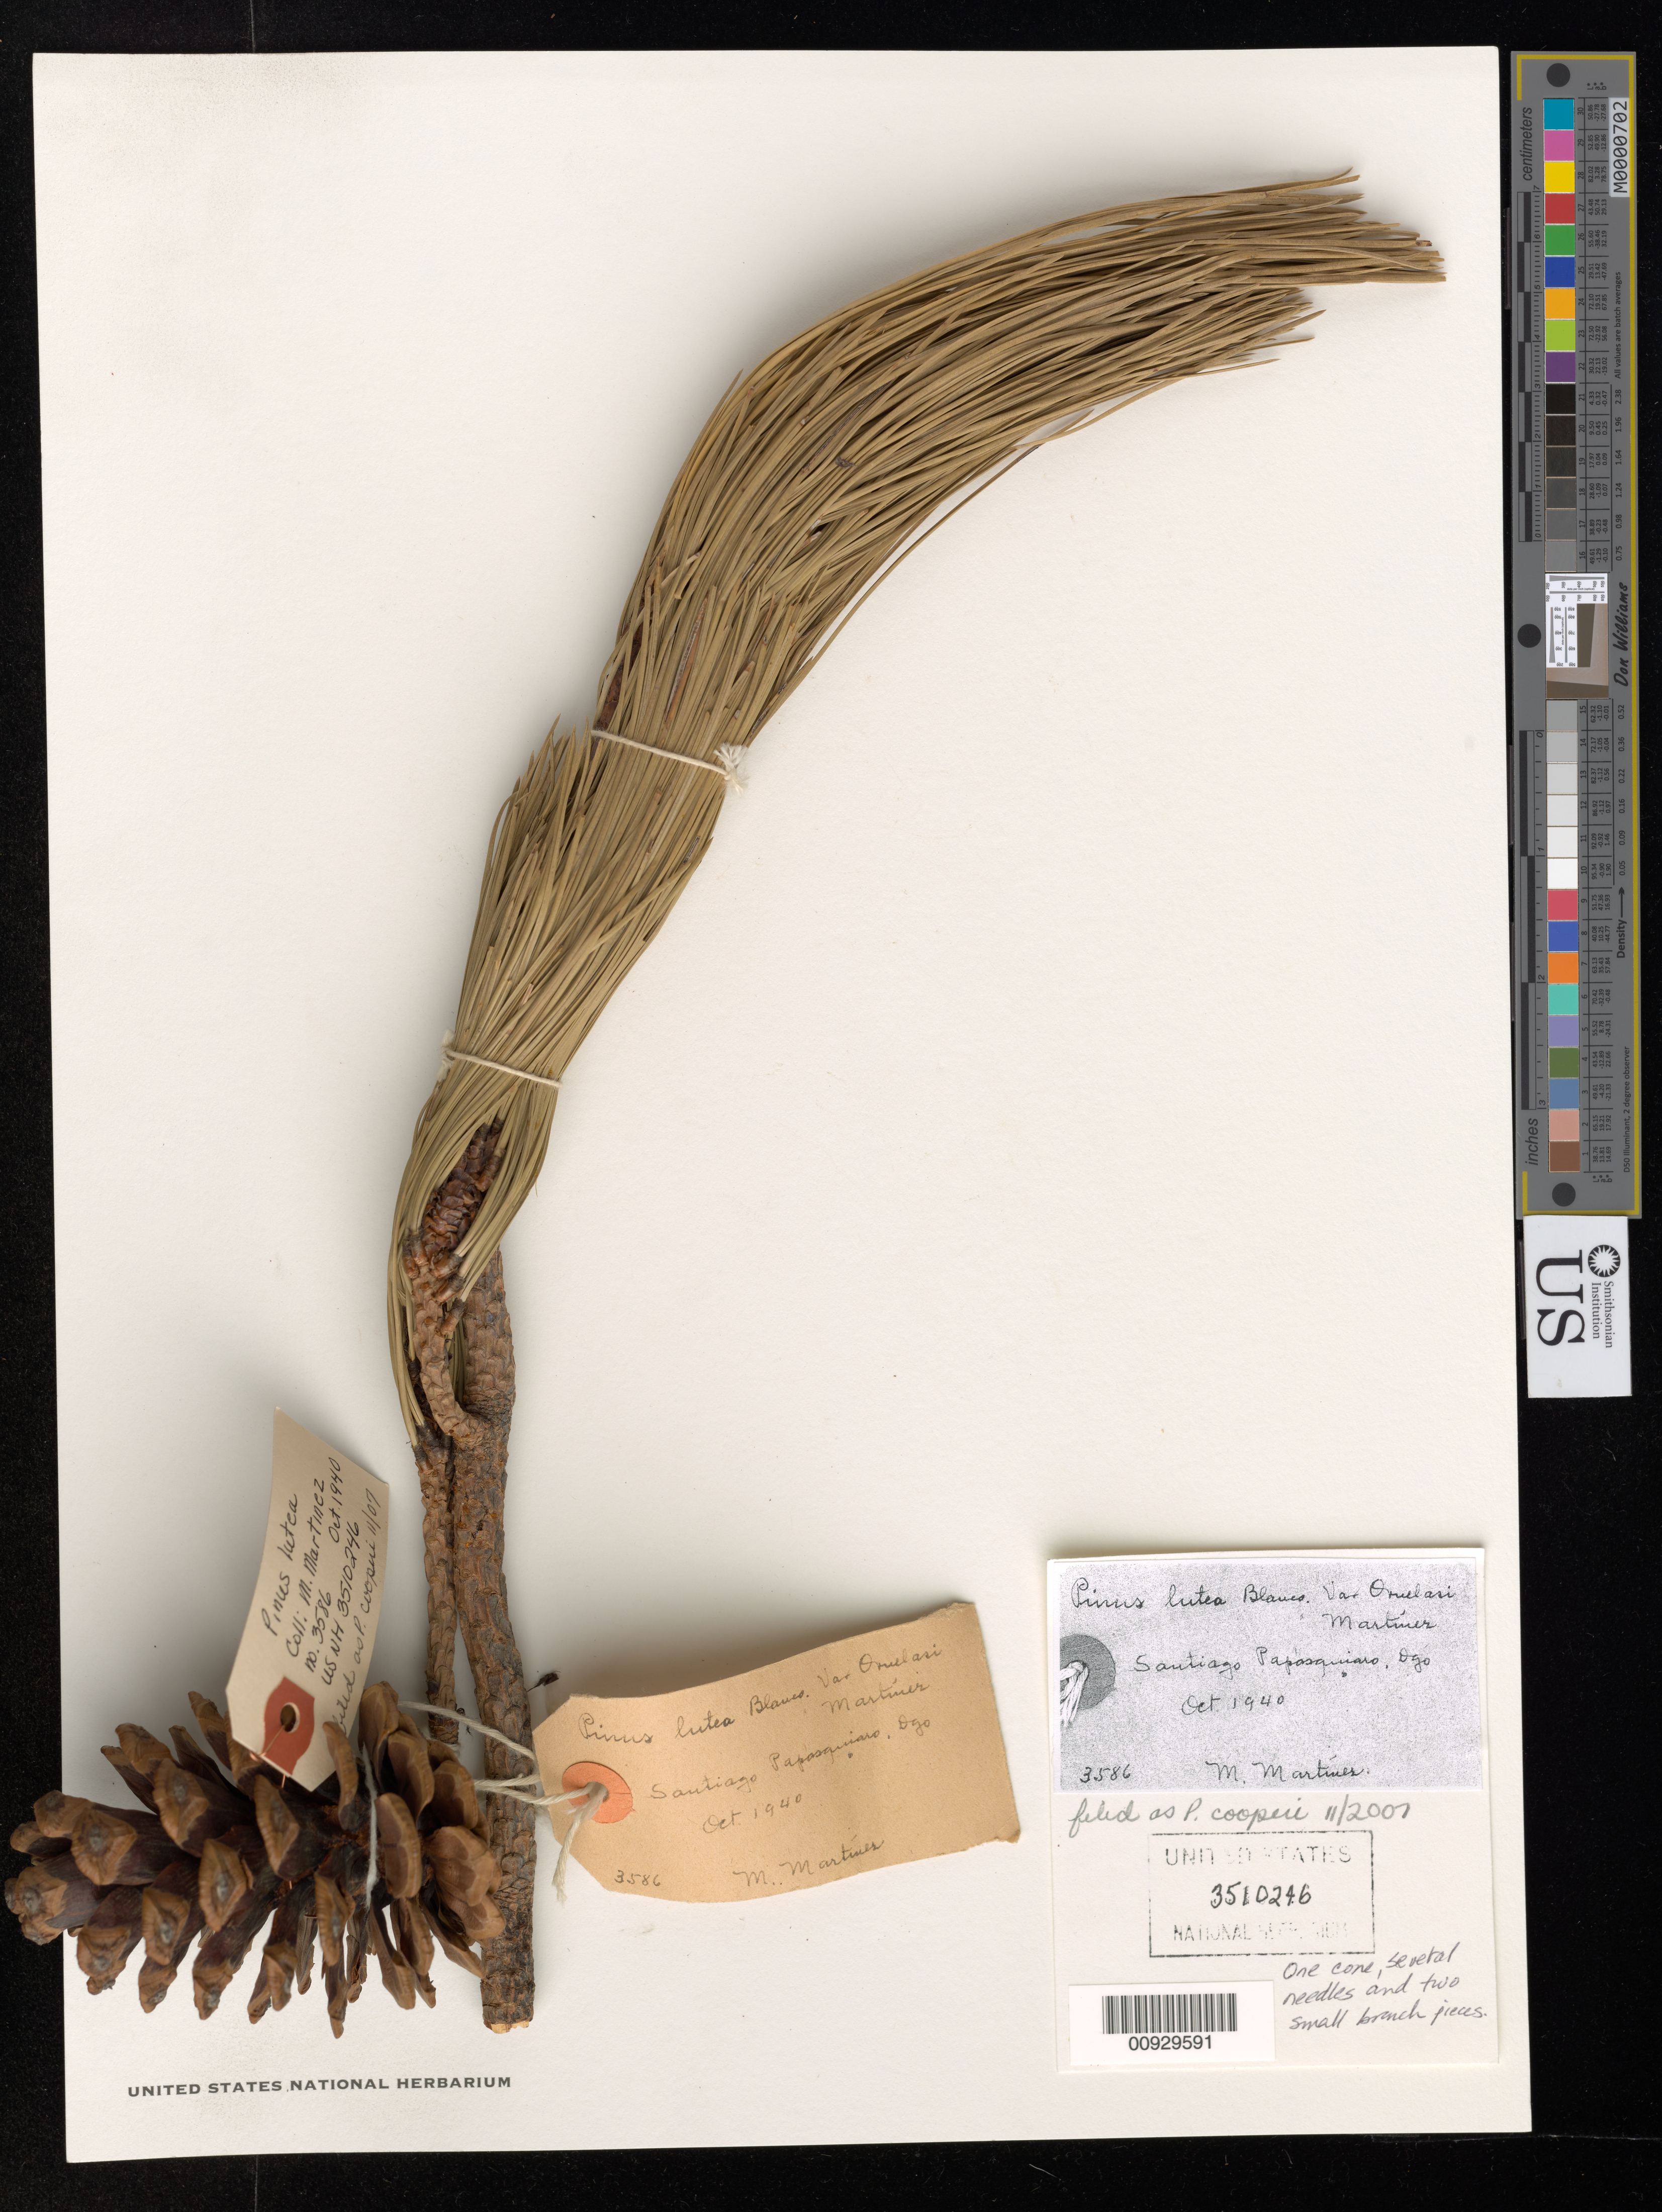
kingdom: Plantae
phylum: Tracheophyta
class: Pinopsida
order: Pinales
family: Pinaceae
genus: Pinus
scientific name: Pinus cooperi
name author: C.E. Blanco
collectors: M. Martinez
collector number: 3586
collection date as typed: Oct 1940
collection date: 1940-10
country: Mexico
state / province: Durango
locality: Santiago Papasquiaro.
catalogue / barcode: US 3510246